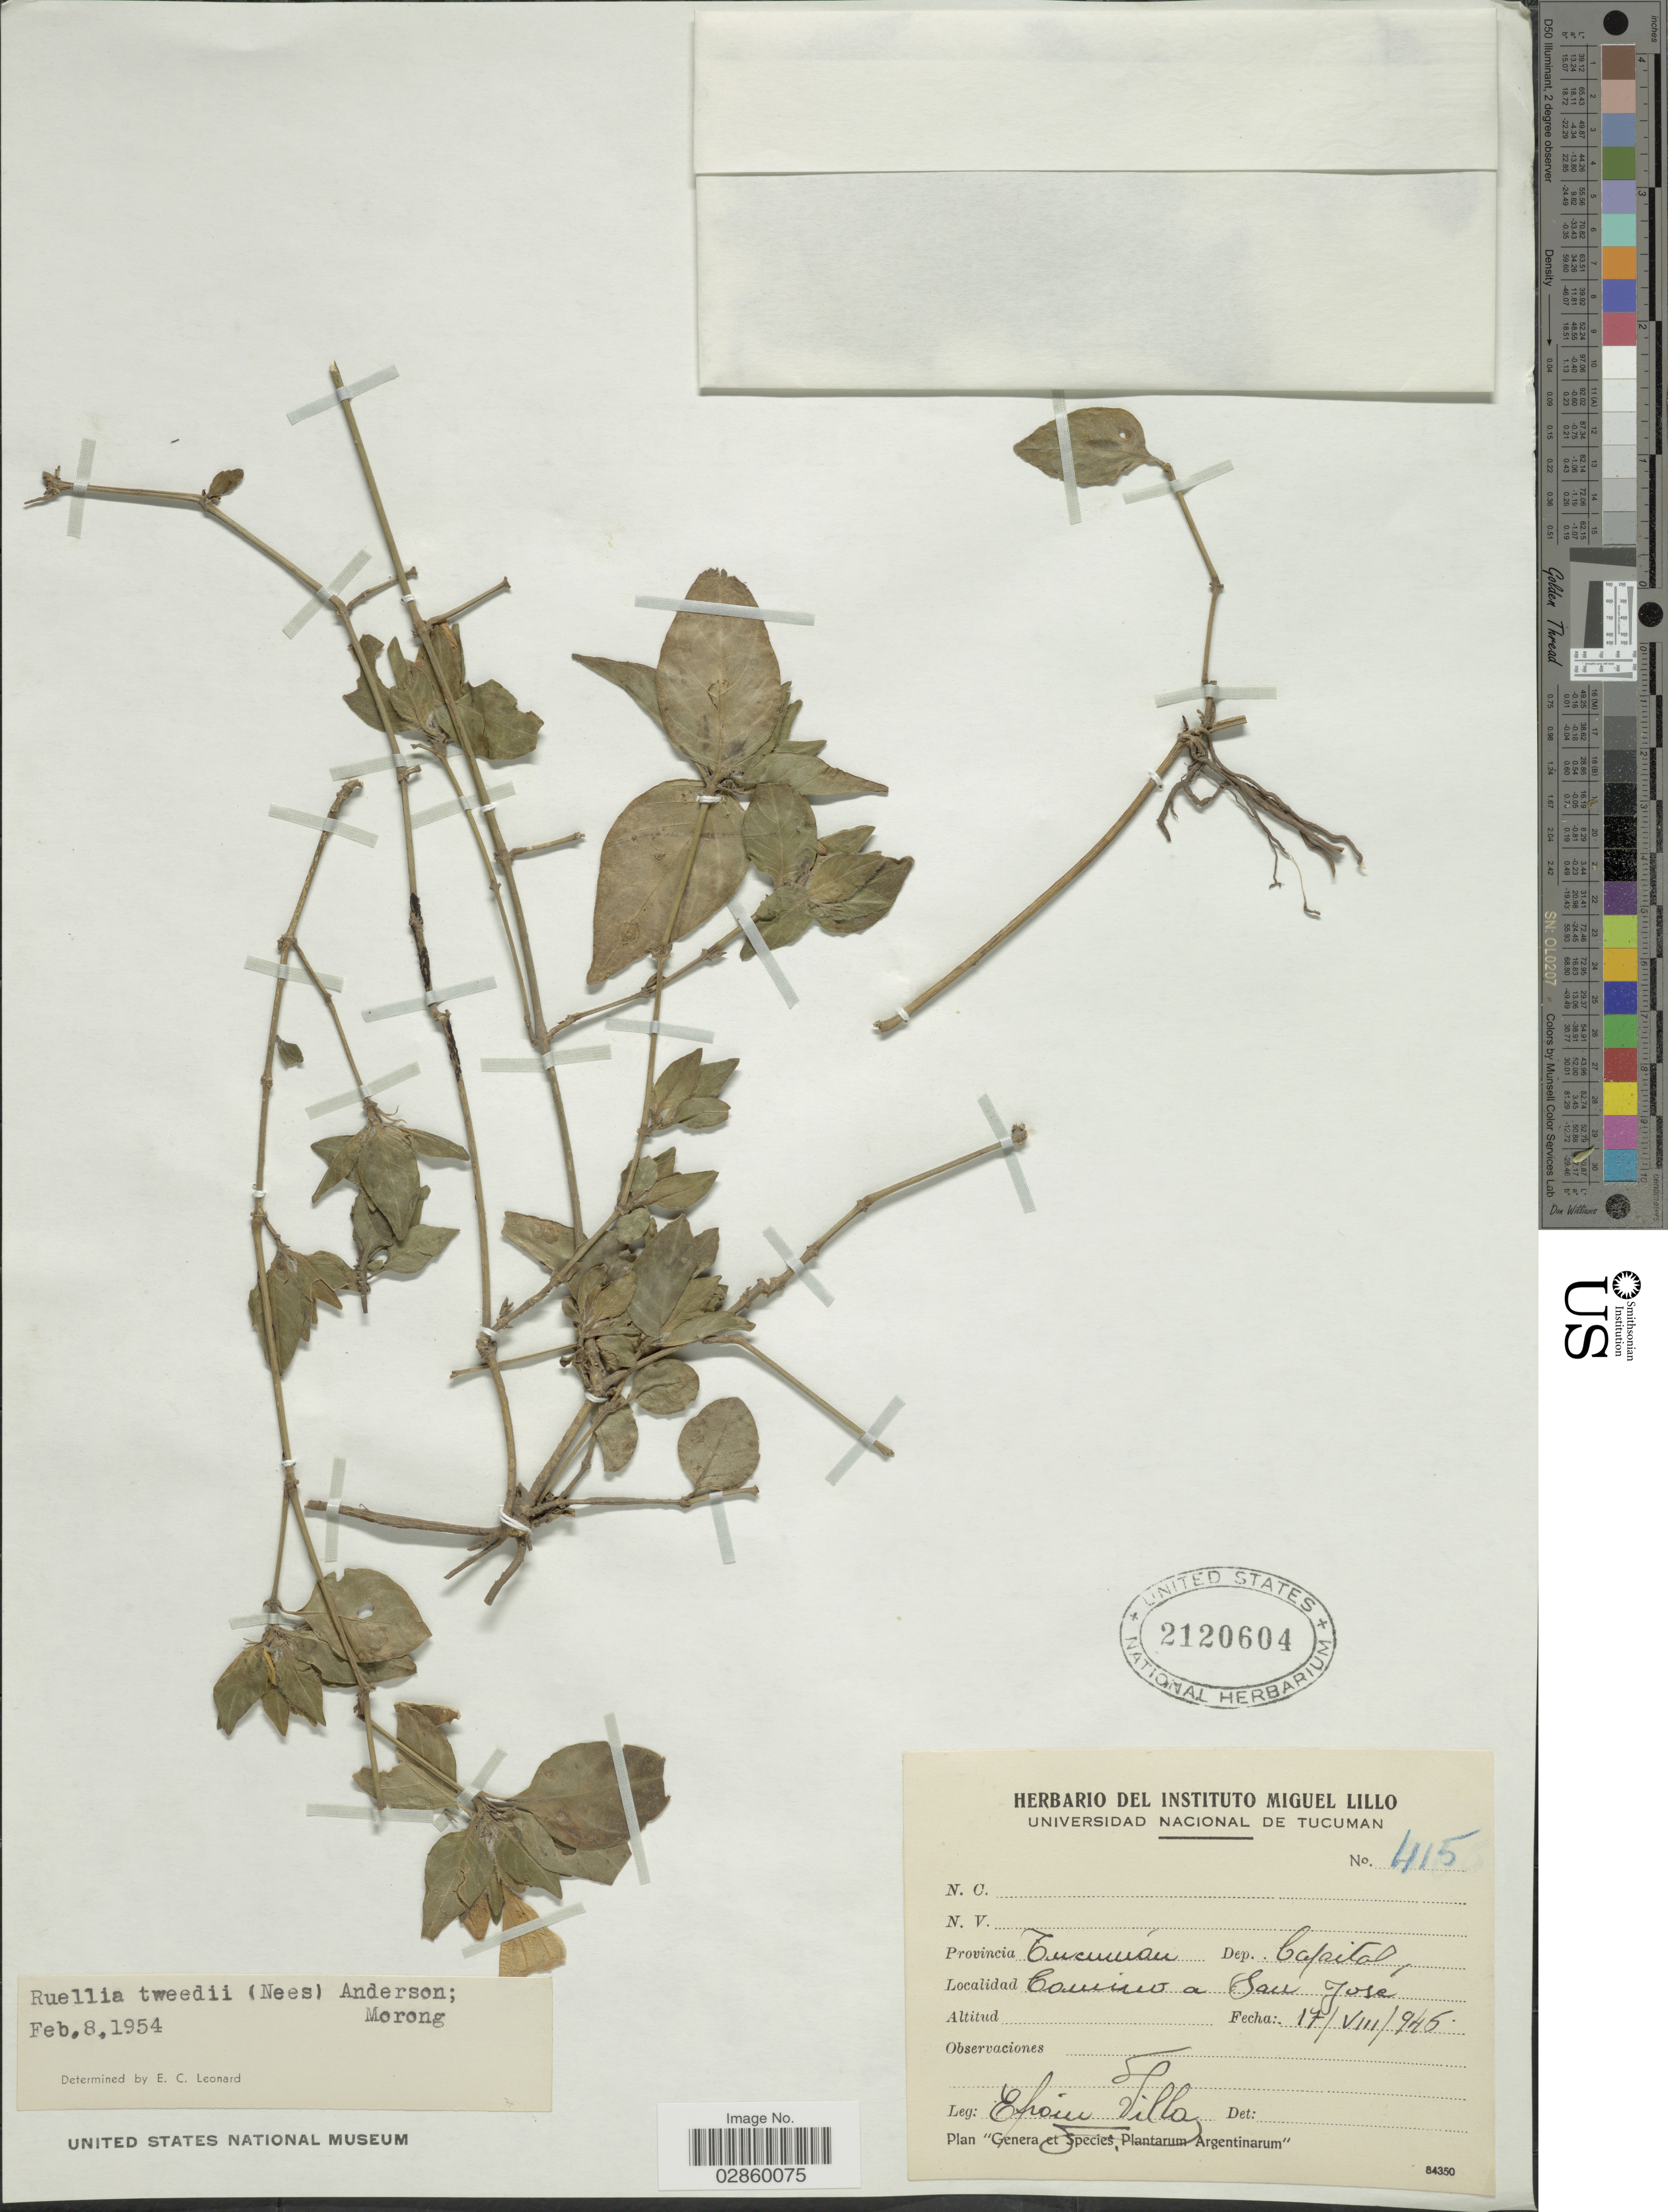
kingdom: Plantae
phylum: Tracheophyta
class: Magnoliopsida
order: Lamiales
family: Acanthaceae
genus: Ruellia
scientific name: Ruellia erythropus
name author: (Nees) Lindau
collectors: E. Villa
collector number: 415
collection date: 1945-08-17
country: Argentina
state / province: Tucuman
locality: Provincia Tucumán, Dep. Capital, Camino a San José.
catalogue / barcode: US 2120604